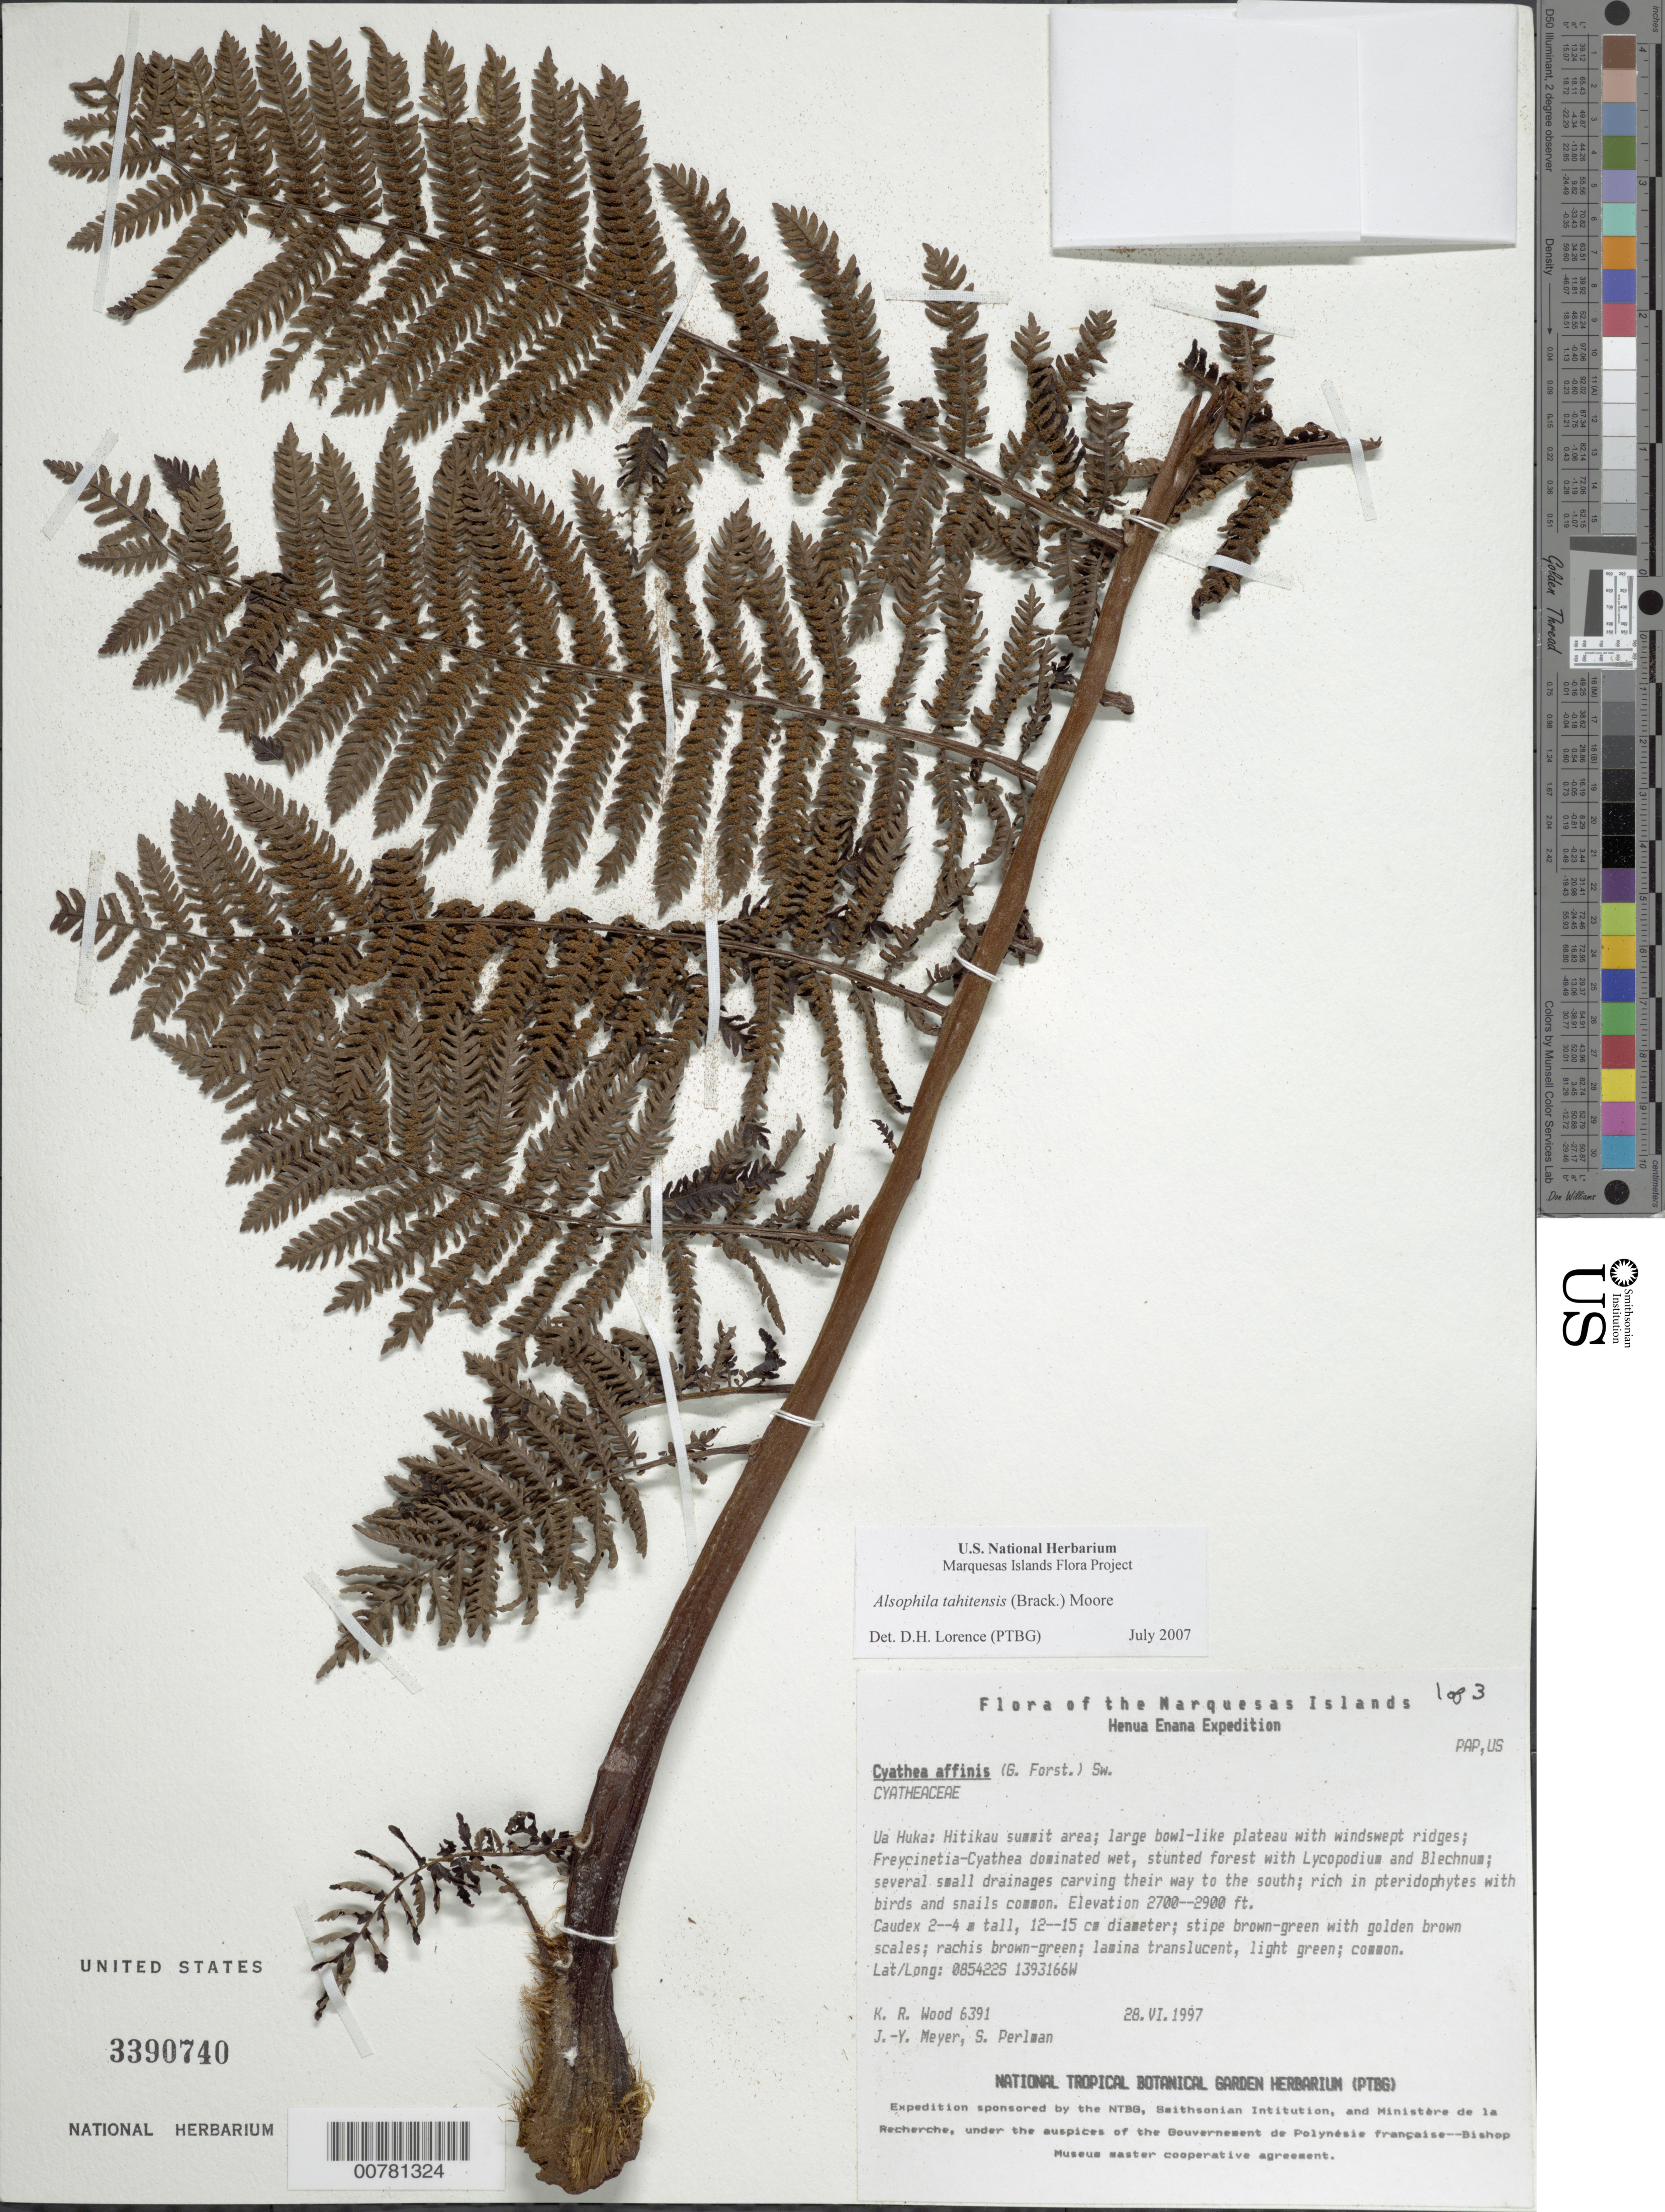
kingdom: Plantae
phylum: Tracheophyta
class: Polypodiopsida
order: Cyatheales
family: Cyatheaceae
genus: Alsophila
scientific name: Alsophila tahitensis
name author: Brack. in Wilkes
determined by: Lorence, David H., (PTBG), National Tropical Botanical Garden (UNITED STATES)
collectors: K. R. Wood, J.-Y. Meyer & S. P. Perlman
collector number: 6391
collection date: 1997-06-28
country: French Polynesia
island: Ua Huka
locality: Hitikau summit area, large bowl-like plateau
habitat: Windswept ridges, Freycinetia - Cyathea dominated wet stunted forest, rich in pteridophytes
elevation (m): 823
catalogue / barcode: US 3390740